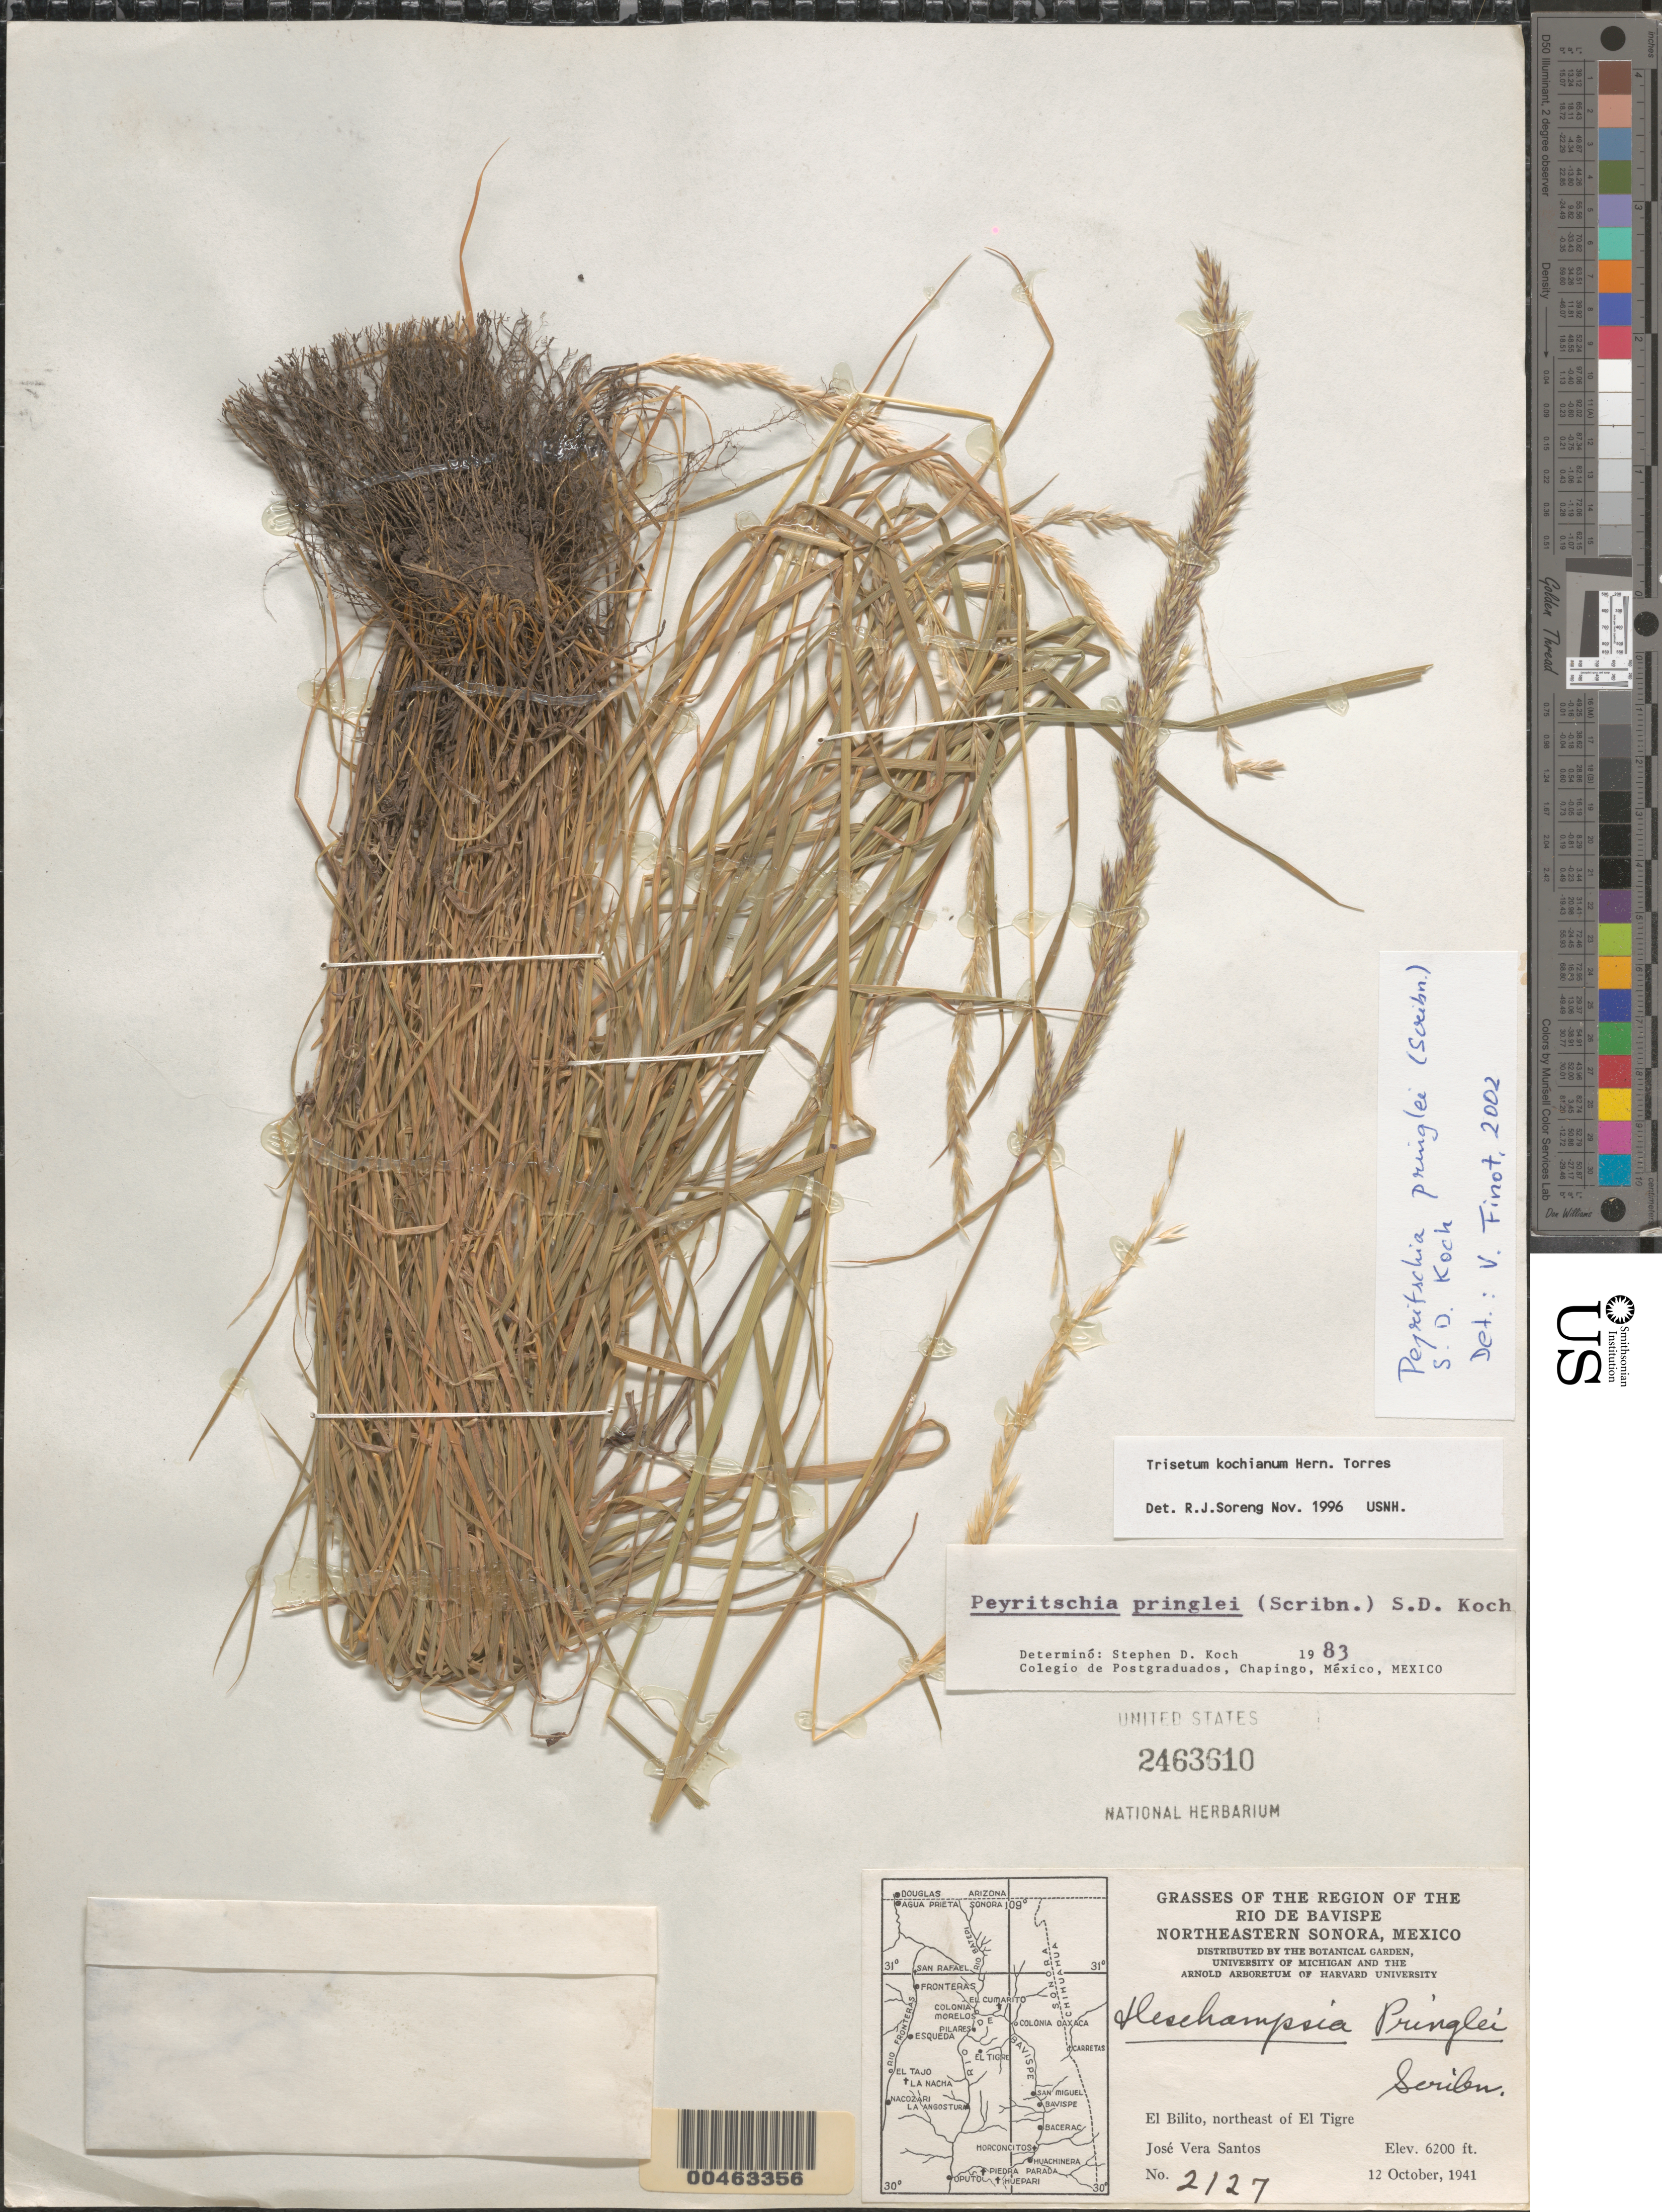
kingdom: Plantae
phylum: Tracheophyta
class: Liliopsida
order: Poales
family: Poaceae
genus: Peyritschia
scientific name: Peyritschia pringlei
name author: (Scribn.) S.D. Koch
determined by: Finot, V. L.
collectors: J. V. Santos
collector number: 2127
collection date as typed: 12 Oct 1941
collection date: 1941-10-12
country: Mexico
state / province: Sinaloa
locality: El Bilito, NE of El Tigre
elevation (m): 1890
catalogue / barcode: US 2463610